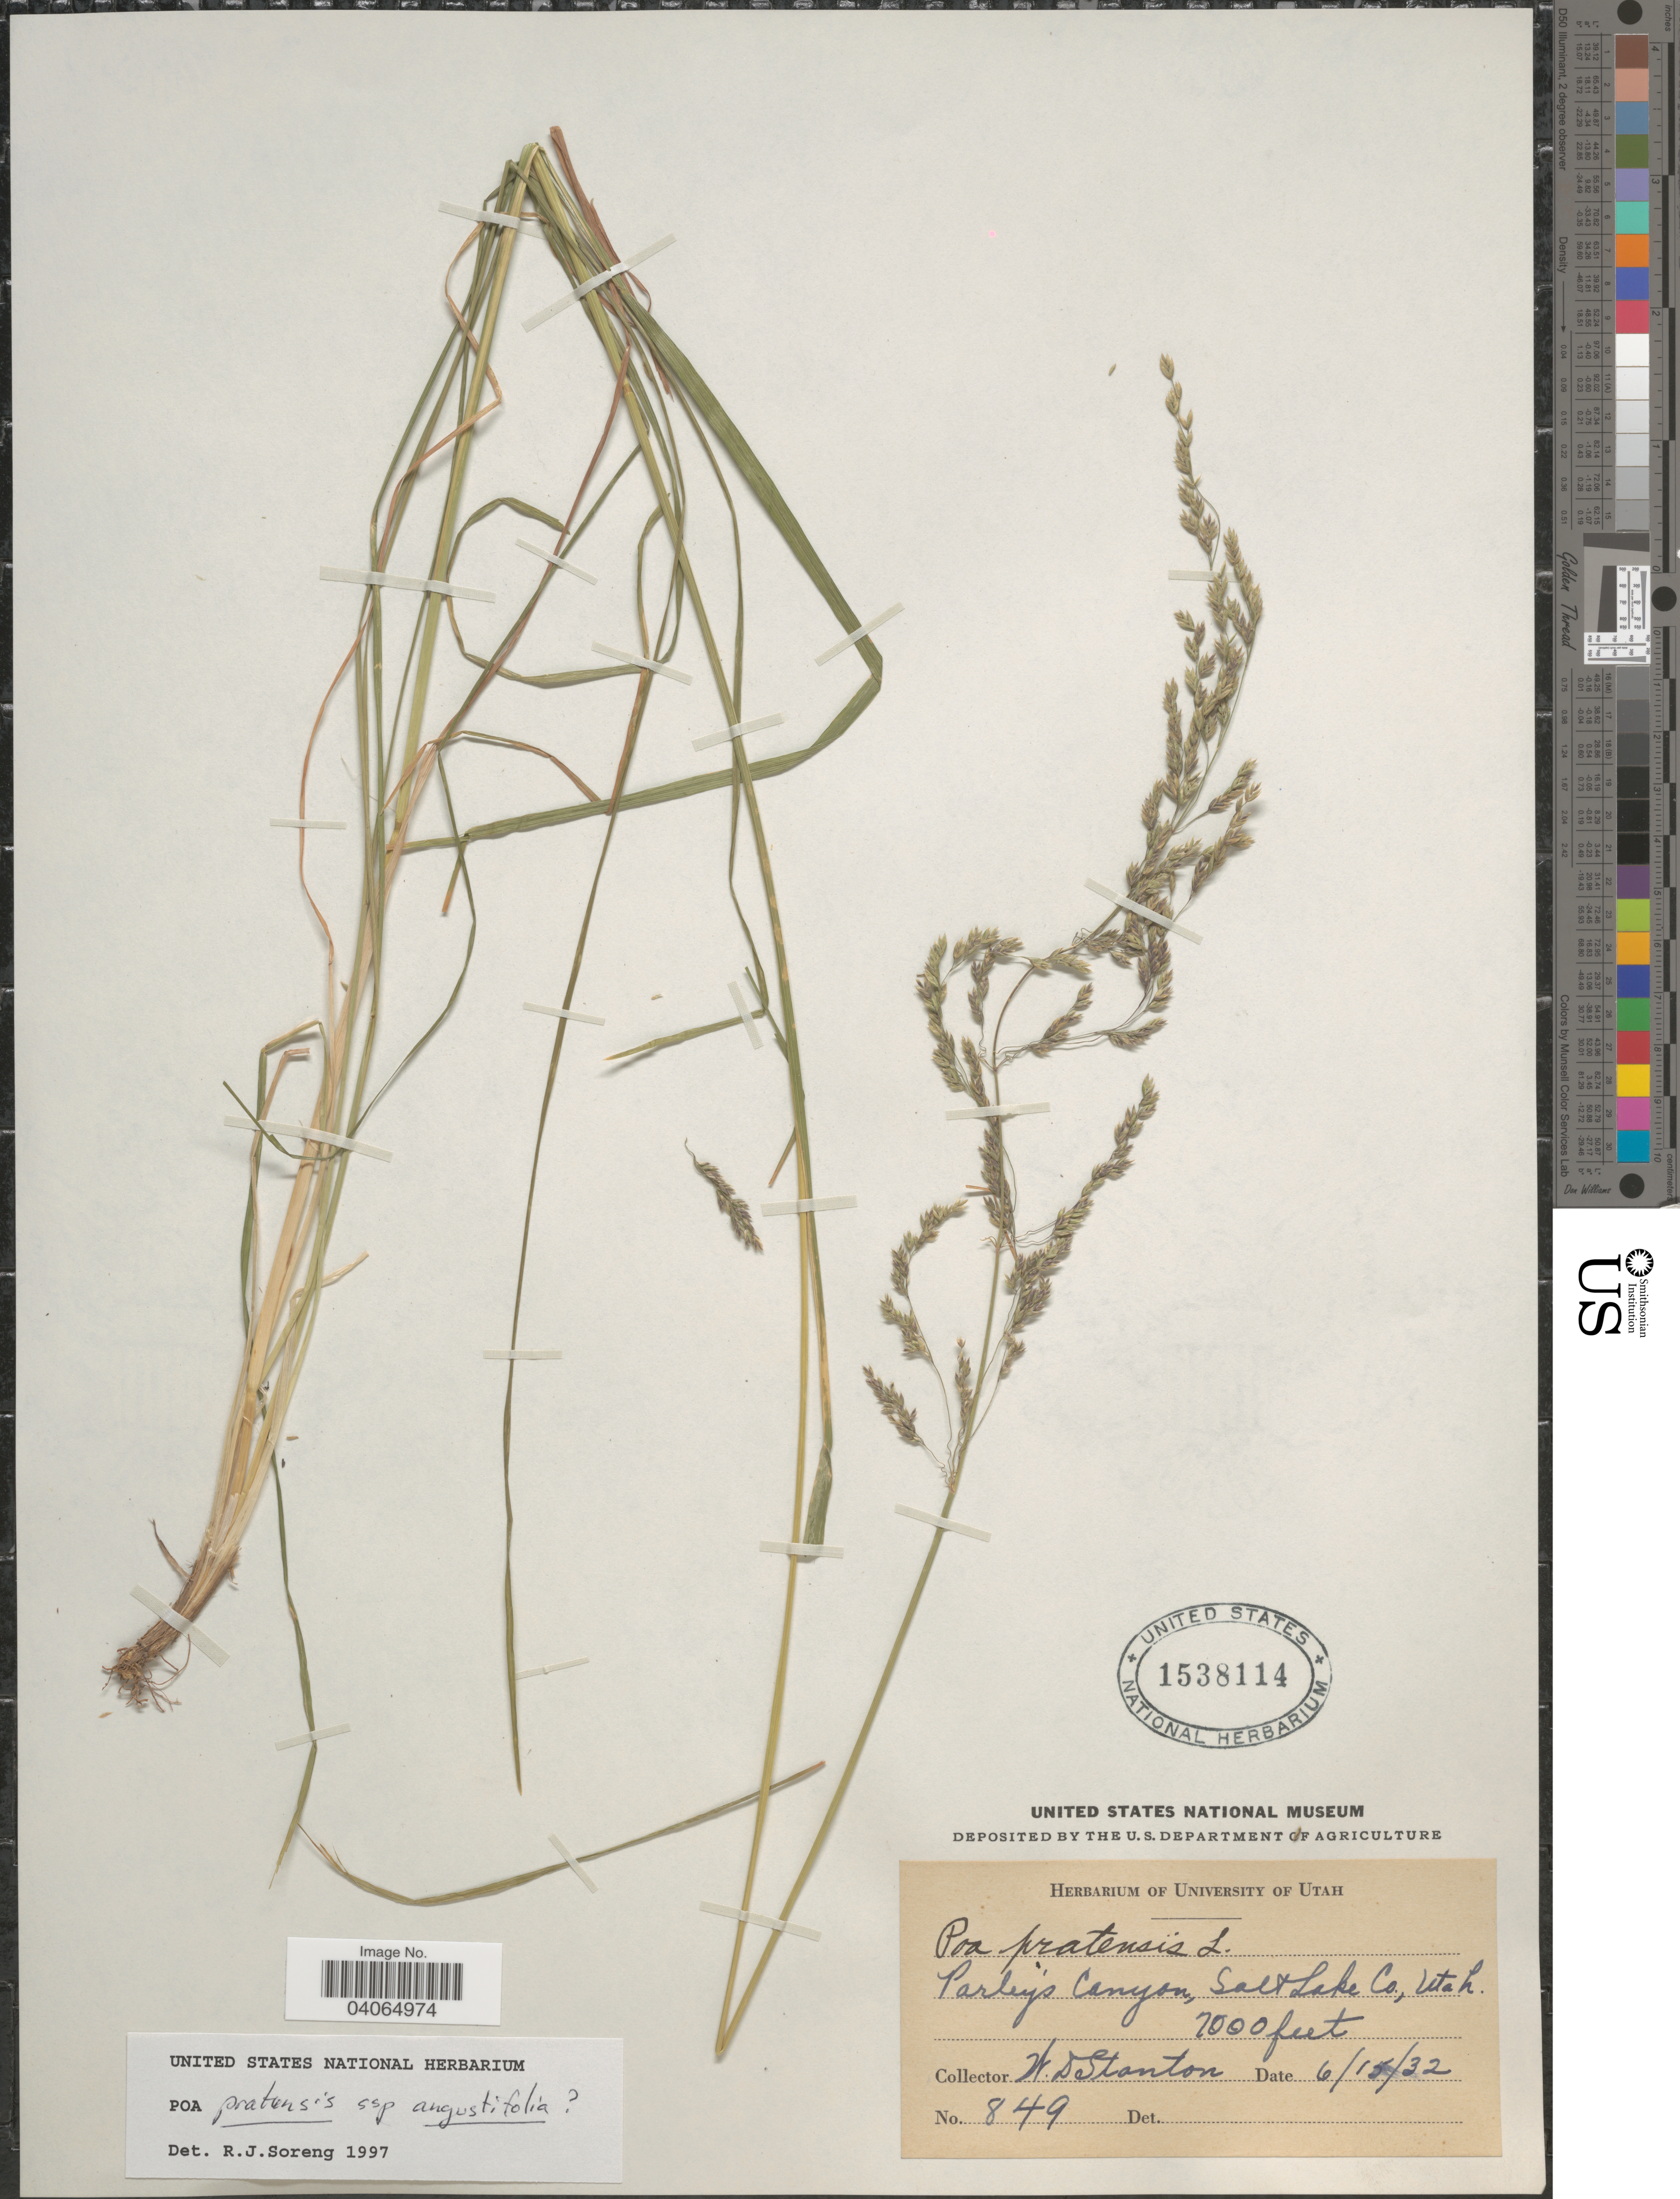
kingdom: Plantae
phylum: Tracheophyta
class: Liliopsida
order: Poales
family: Poaceae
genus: Poa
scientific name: Poa pratensis subsp. angustifolia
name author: (L.) Lej.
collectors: W. Stanton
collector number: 849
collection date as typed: Transcribed d/m/y: 15/6/32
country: United States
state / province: Utah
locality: Parley's Canyon, Salt Lake Co.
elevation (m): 610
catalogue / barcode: US 1538114